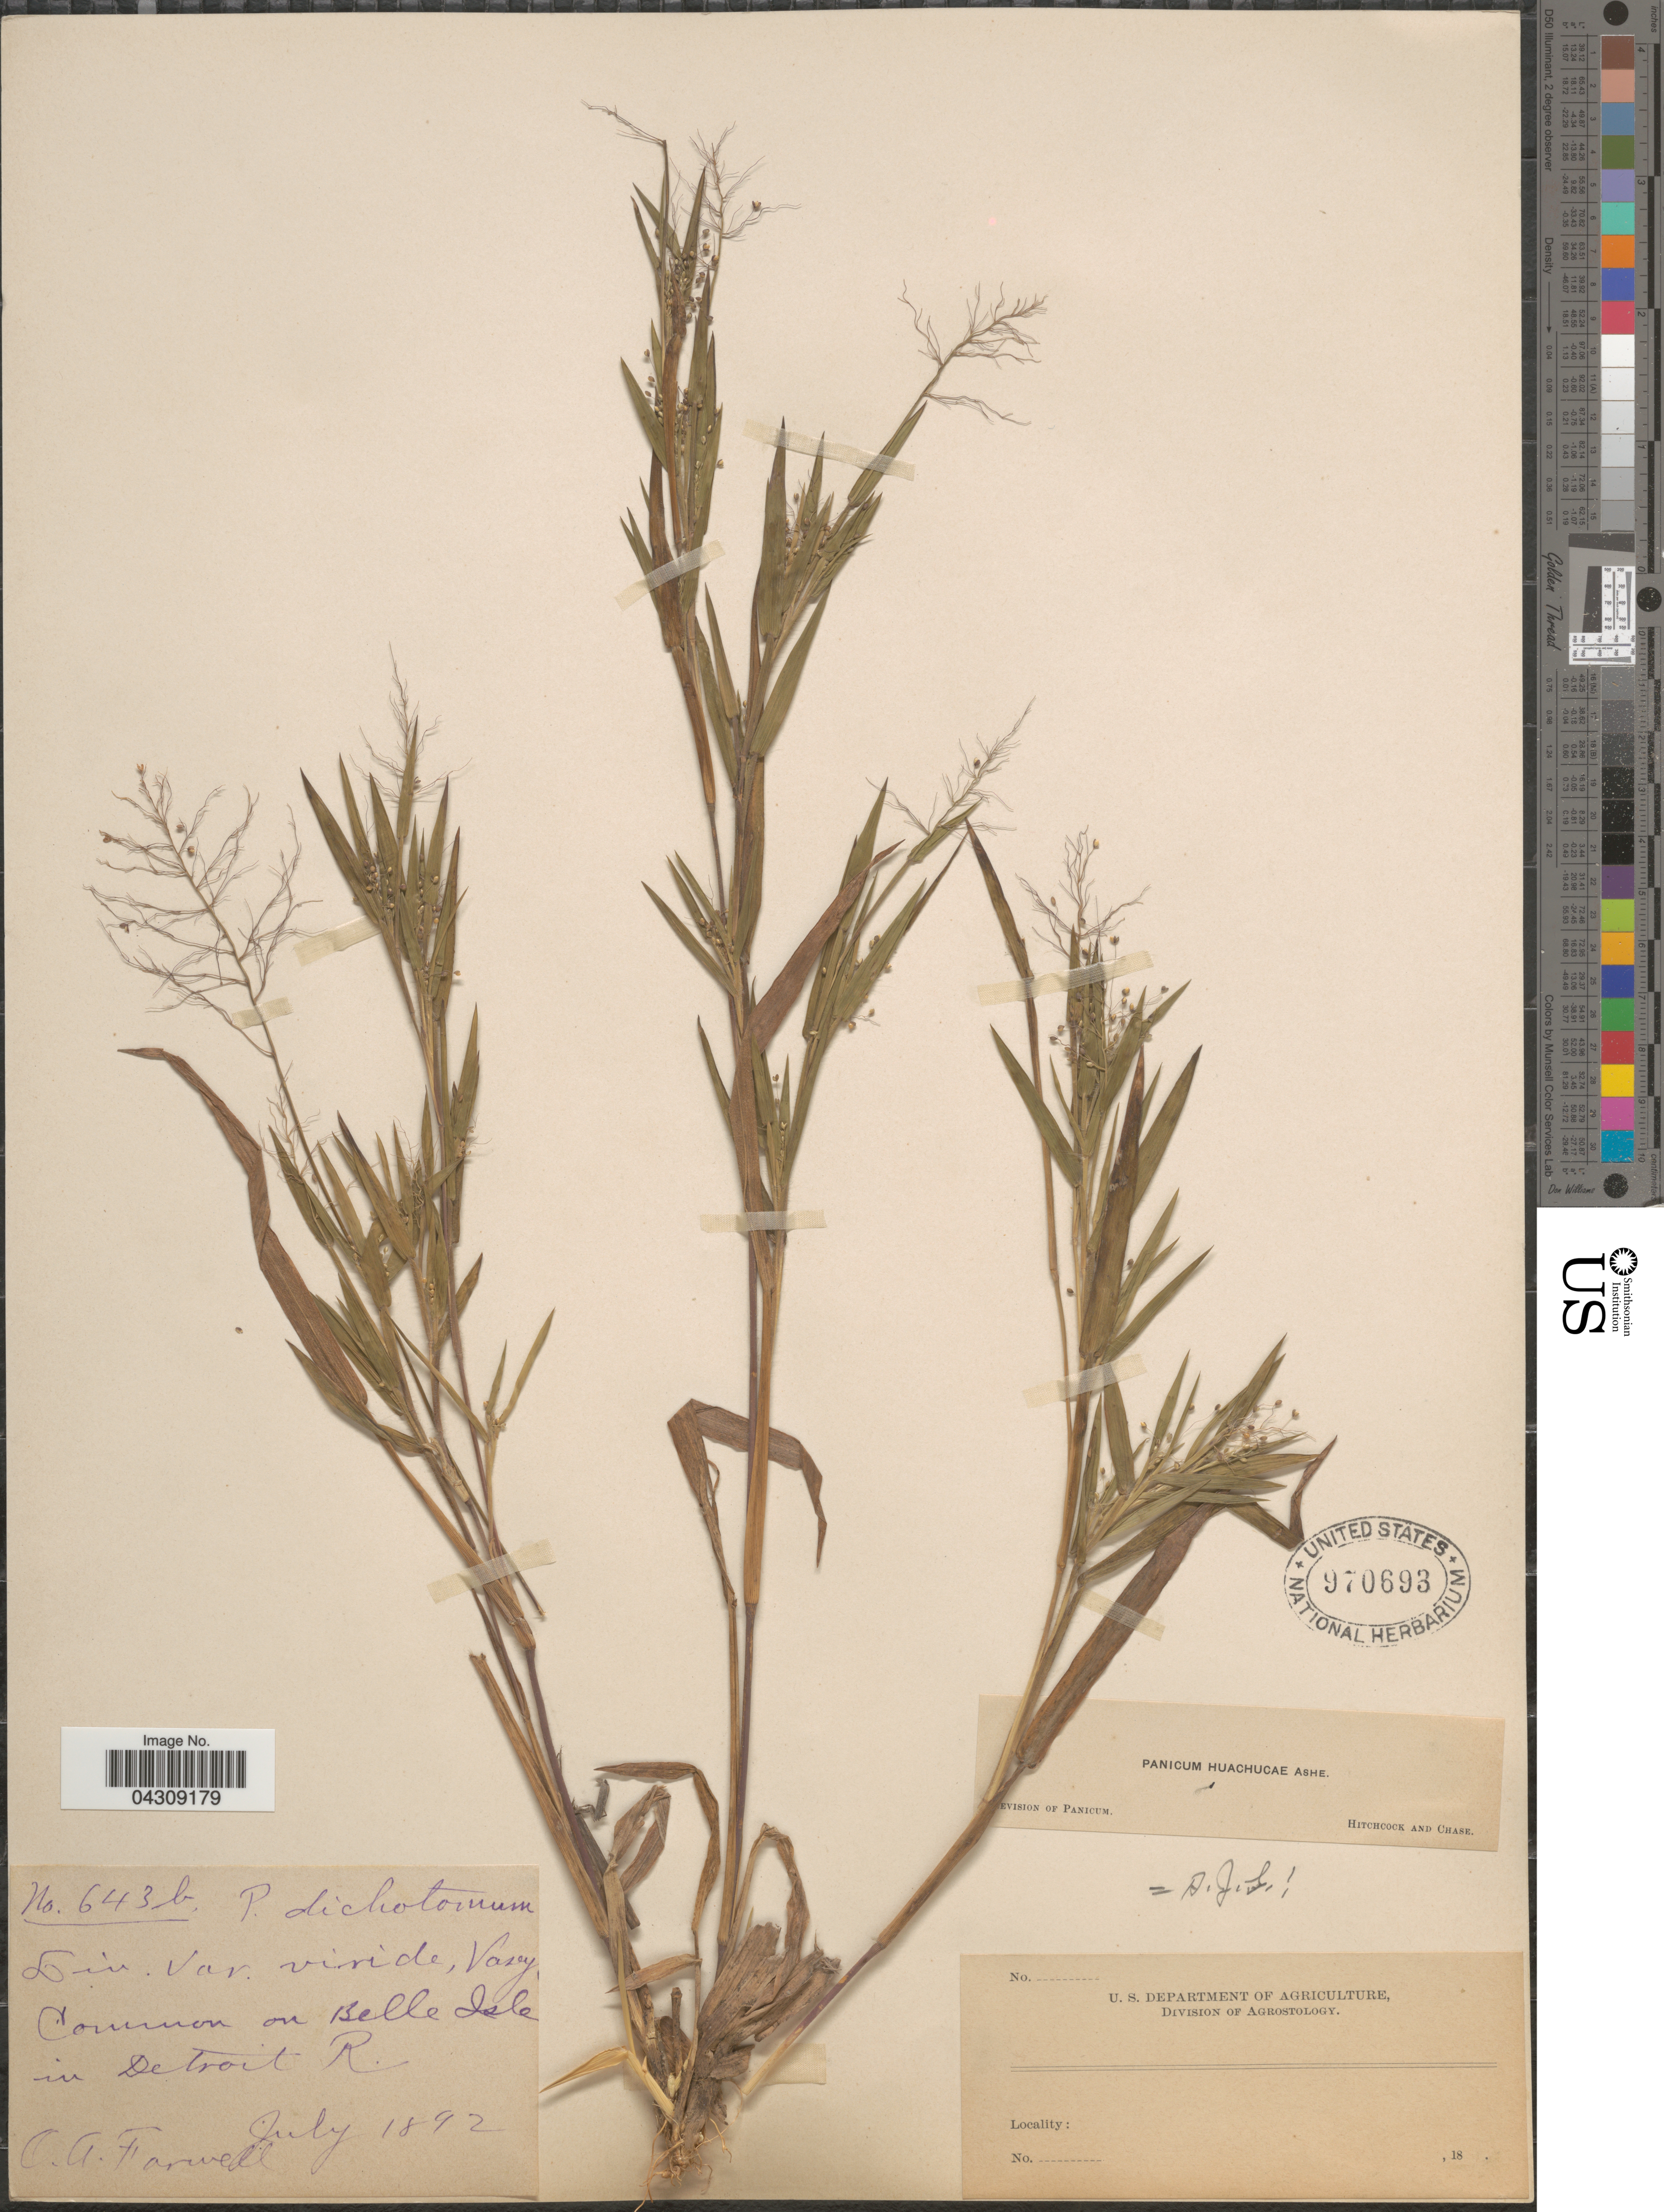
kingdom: Plantae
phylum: Tracheophyta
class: Liliopsida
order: Poales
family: Poaceae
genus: Dichanthelium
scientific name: Dichanthelium acuminatum var. acuminatum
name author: (Sw.) Gould & C.A. Clark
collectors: O. Farwell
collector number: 643b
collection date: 1892-07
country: United States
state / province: Michigan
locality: On Belle Isle in Detroit R.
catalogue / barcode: US 970693